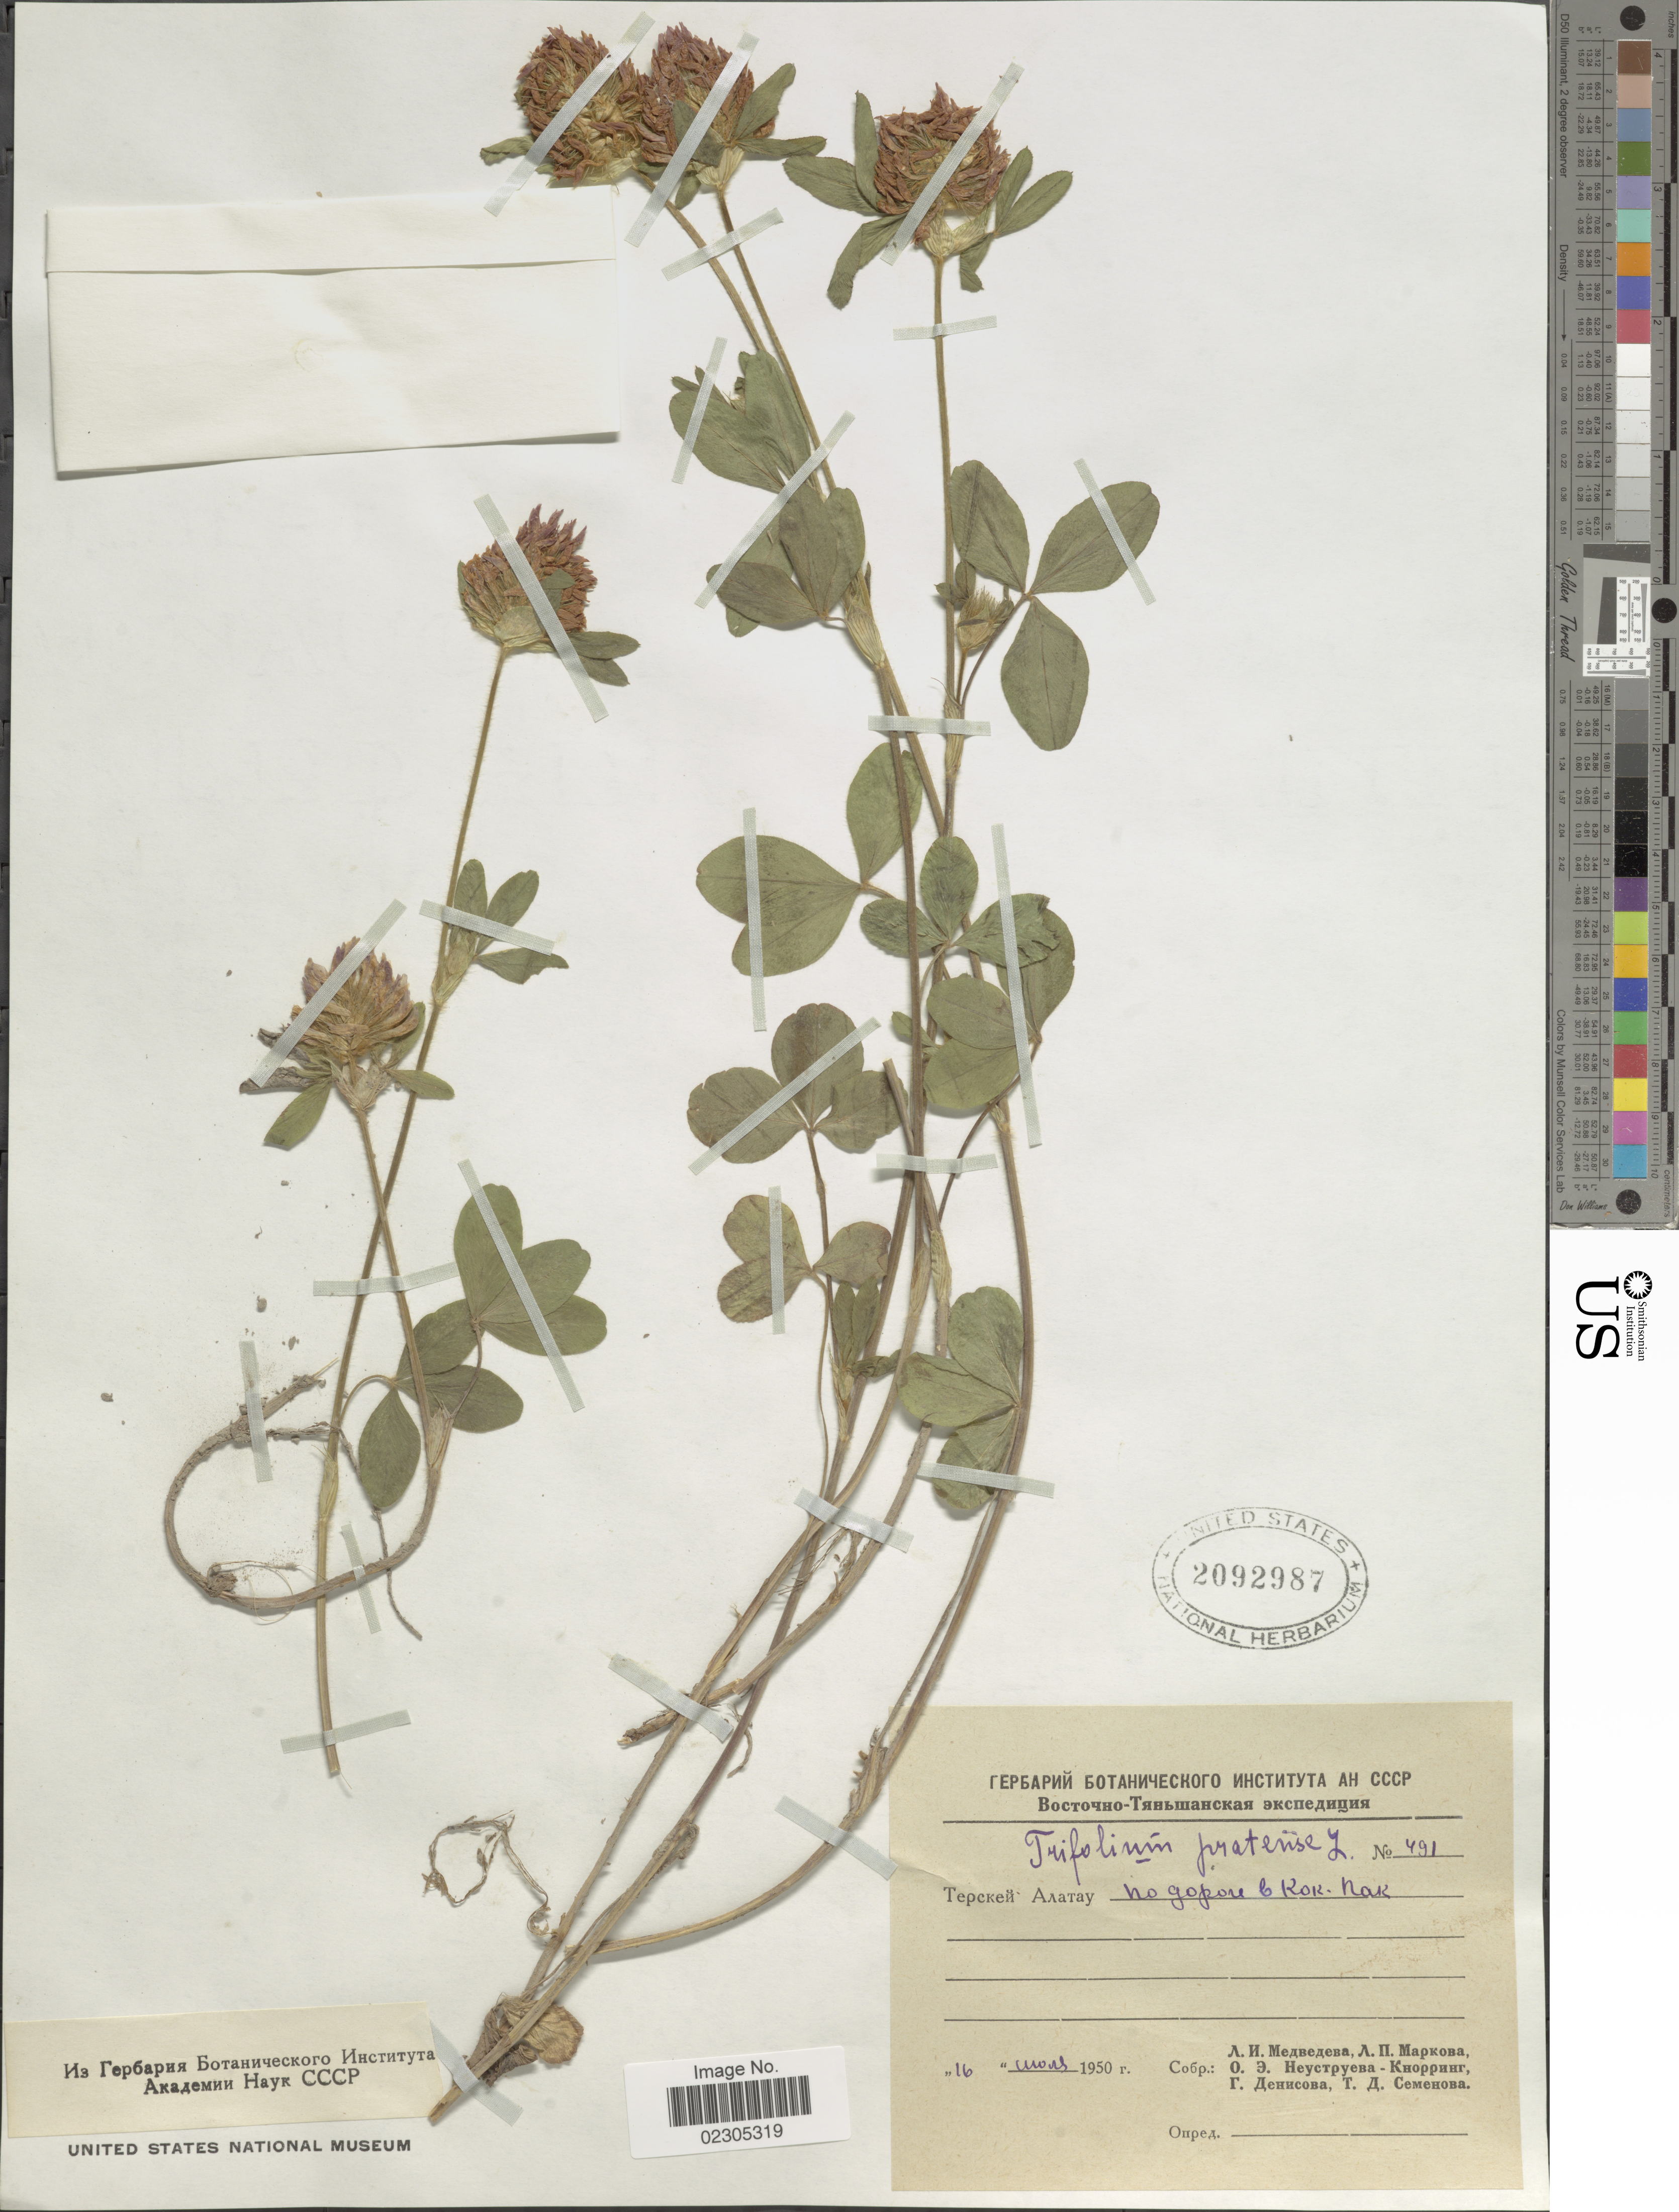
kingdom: Plantae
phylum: Tracheophyta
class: Magnoliopsida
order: Fabales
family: Fabaceae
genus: Trifolium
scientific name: Trifolium pratense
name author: L.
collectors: L. Medvedeva, L. Markova, O. Neustrueva-Knorring, G. Denisova & T. Semenova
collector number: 491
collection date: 1950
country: Kyrgyzstan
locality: Terskey Alatau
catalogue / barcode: US 2092987